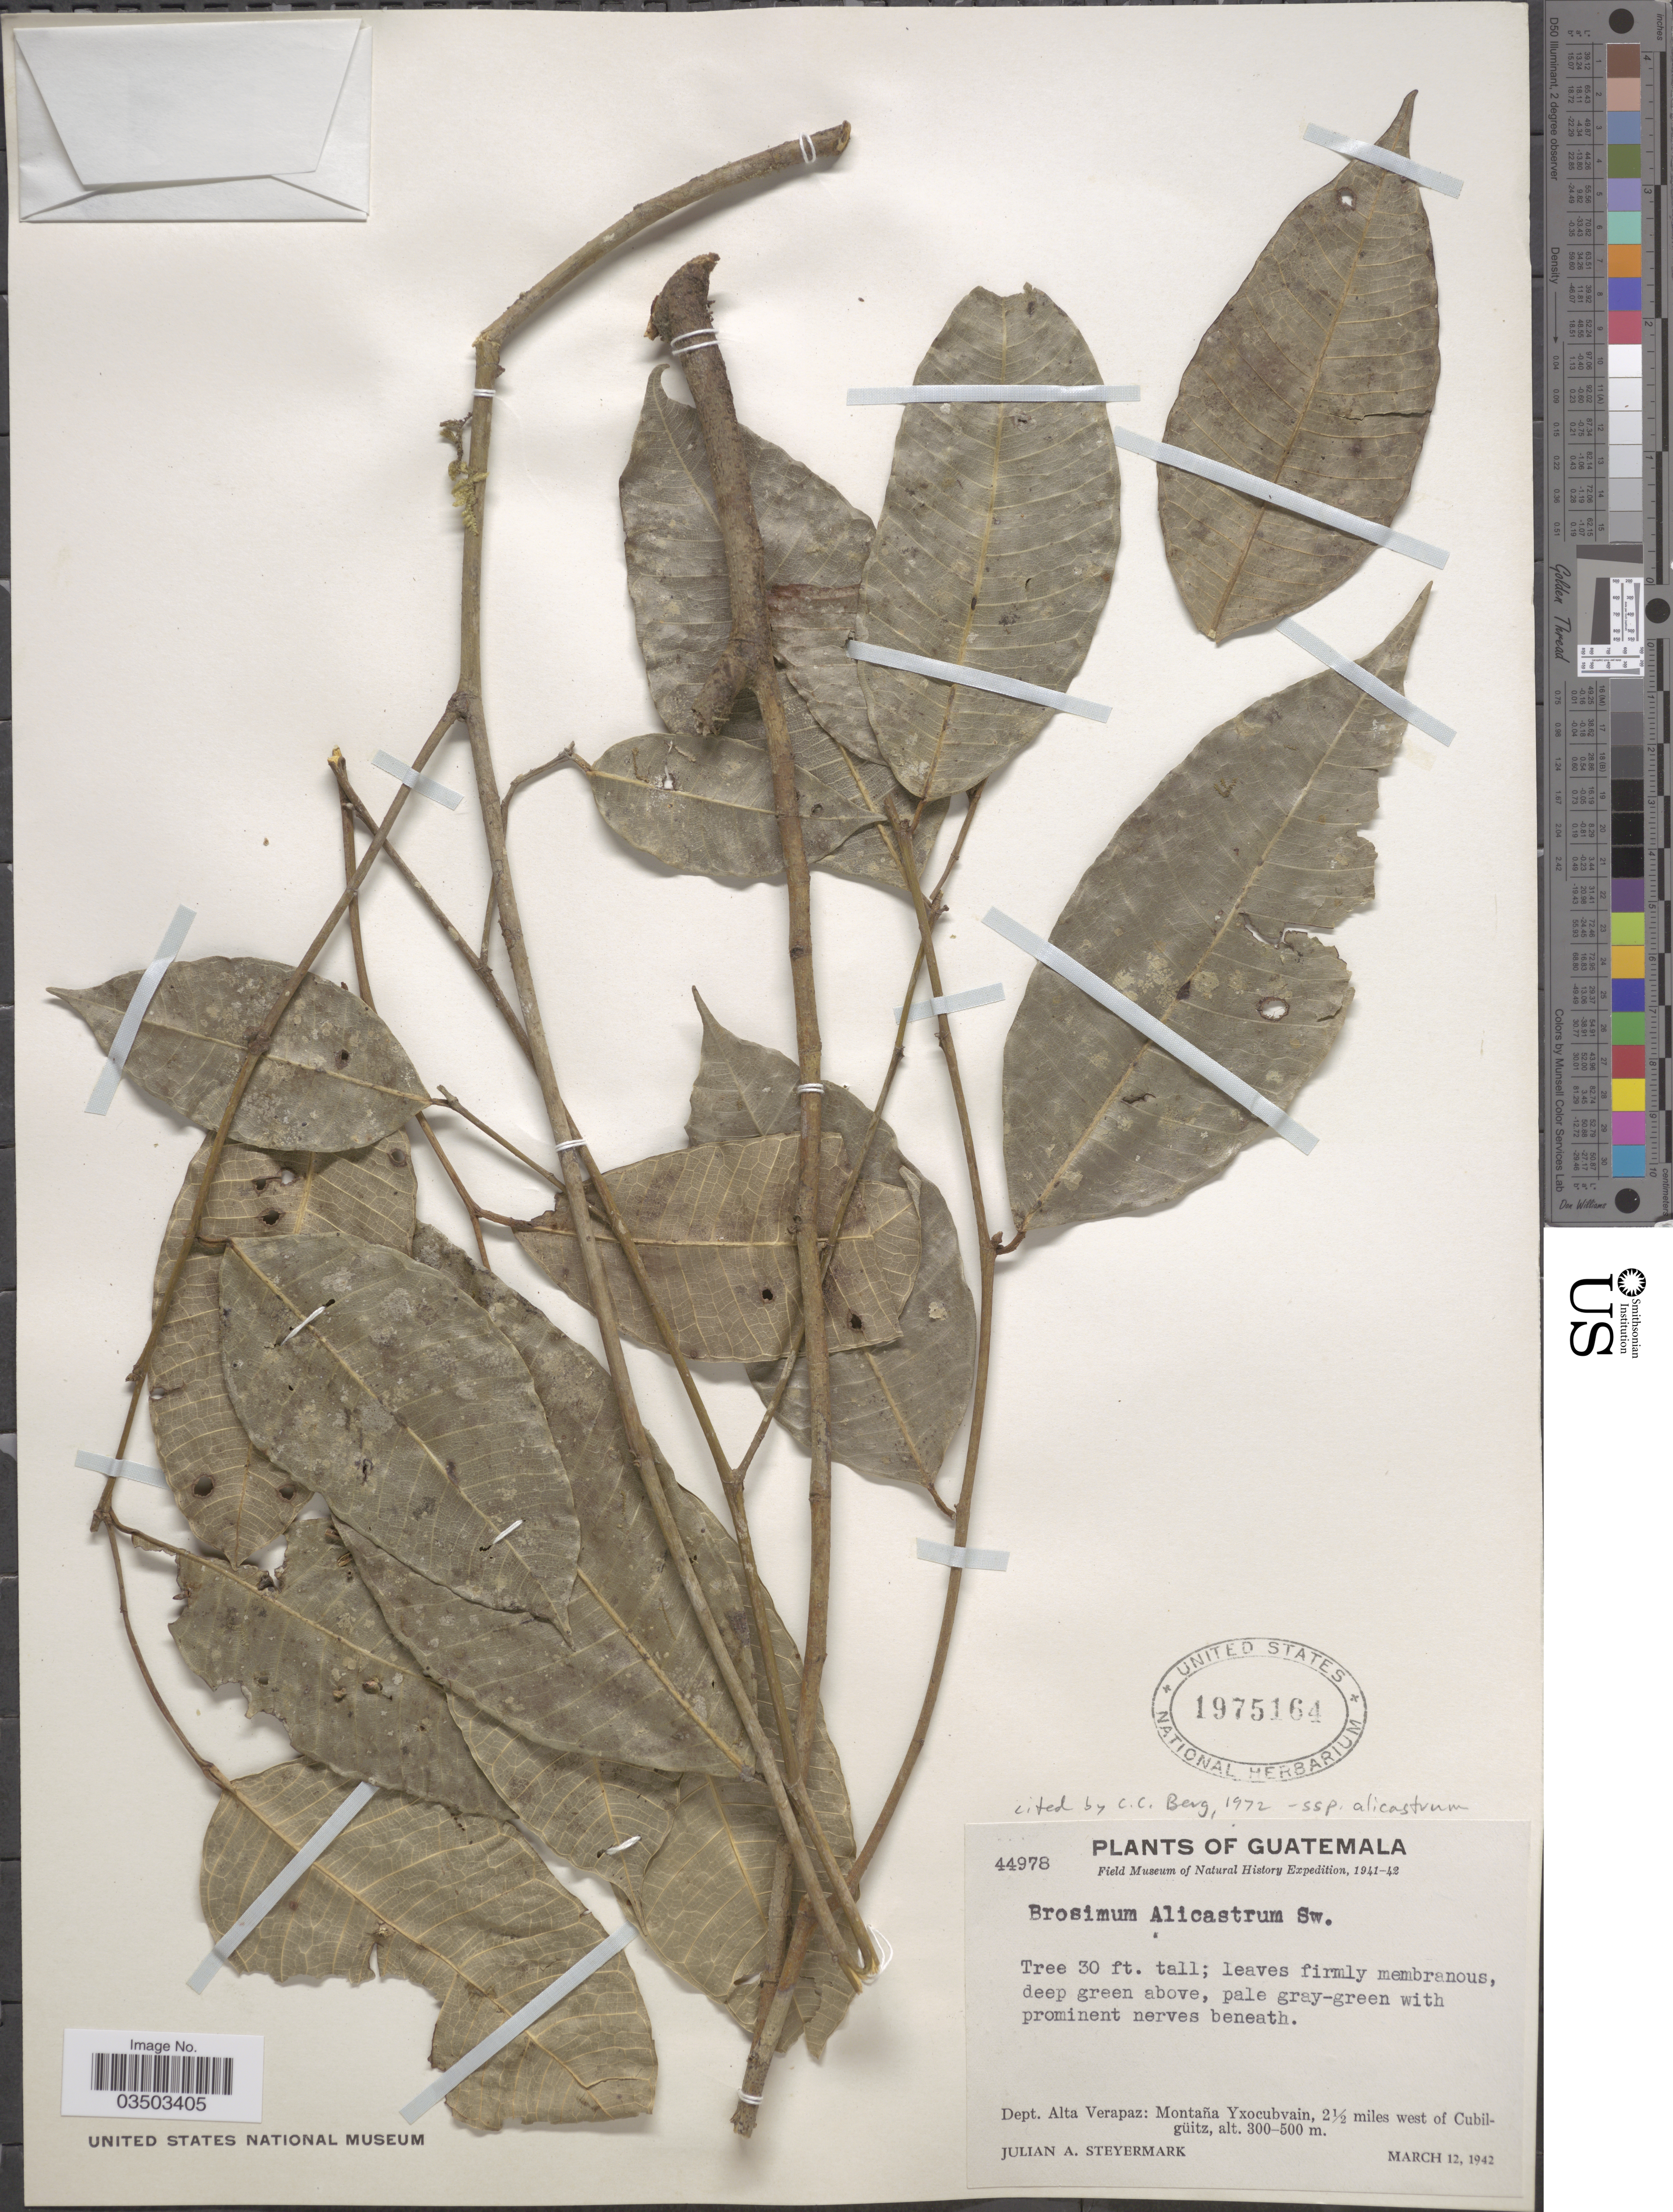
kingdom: Plantae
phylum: Tracheophyta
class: Magnoliopsida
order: Rosales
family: Moraceae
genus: Brosimum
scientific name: Brosimum alicastrum subsp. alicastrum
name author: Sw.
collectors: J. Steyermark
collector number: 44978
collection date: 1942-03-12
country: Guatemala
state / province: Alta Verapaz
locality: Dept. Alta Verapaz: Montaña Yxocubvain, 2½ miles west of Cubilgüitz.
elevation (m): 300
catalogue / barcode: US 1975164